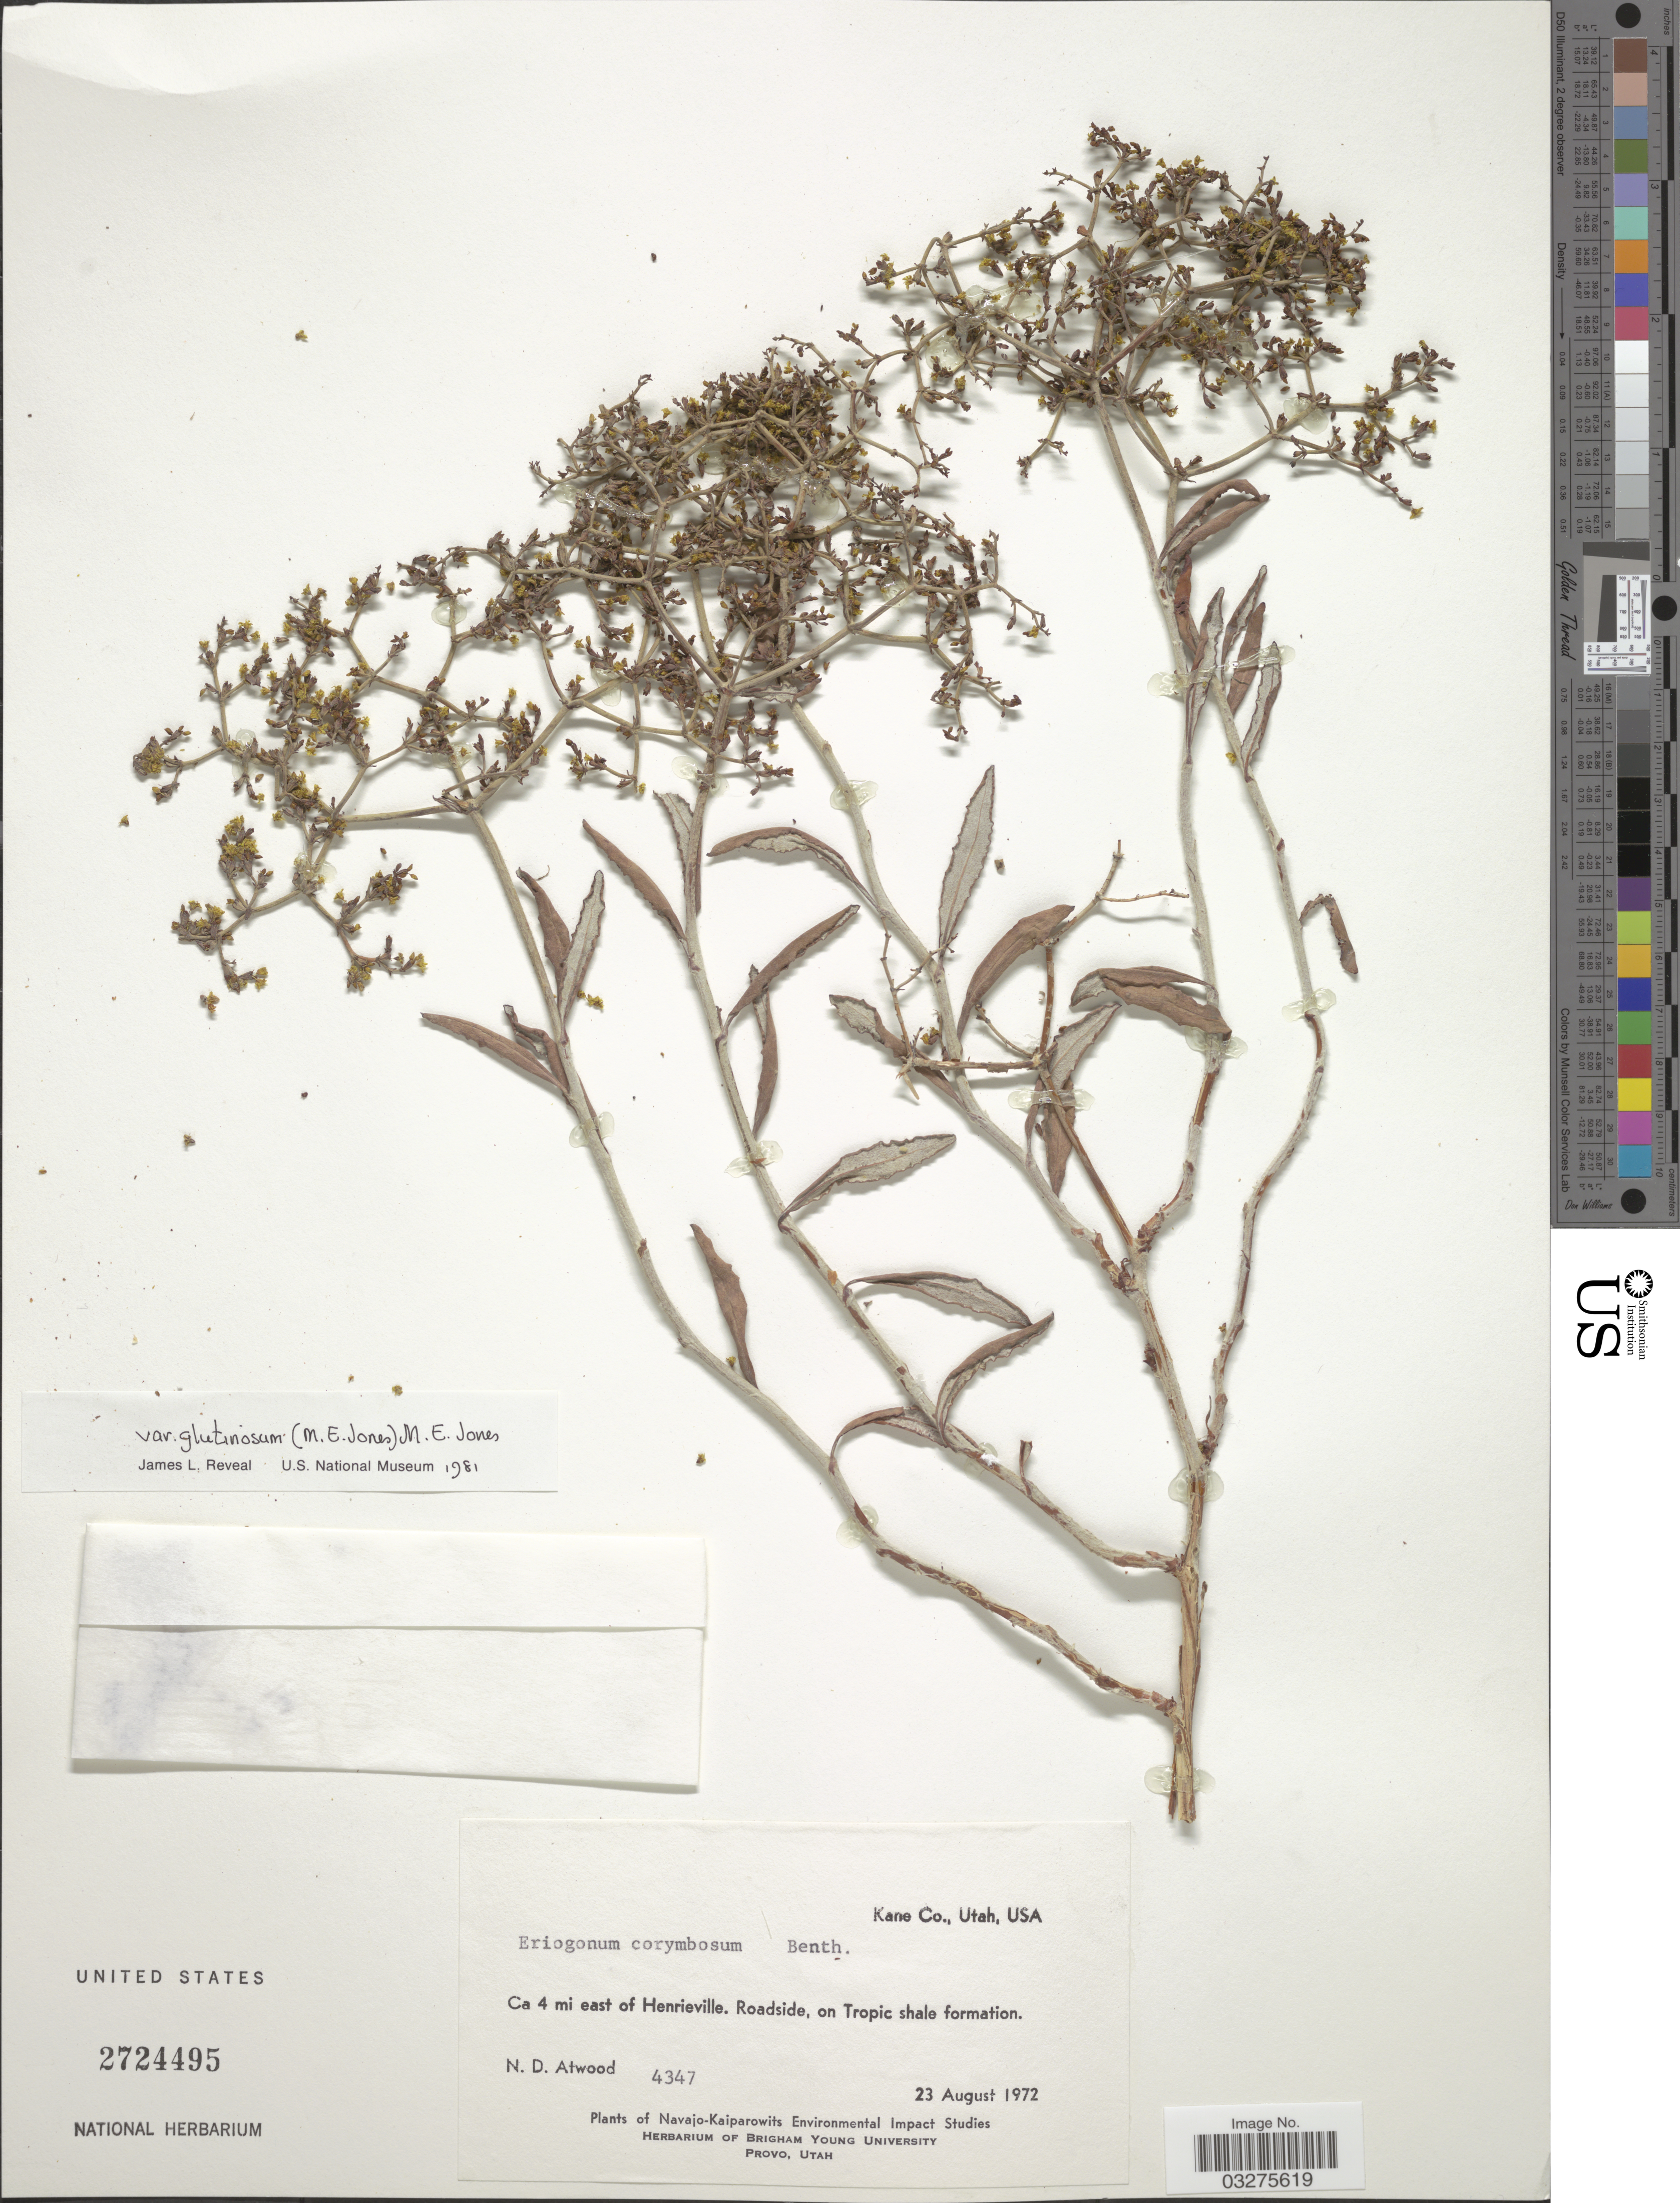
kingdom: Plantae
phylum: Tracheophyta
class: Magnoliopsida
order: Caryophyllales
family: Polygonaceae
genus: Eriogonum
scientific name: Eriogonum corymbosum var. glutinosum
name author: (M.E. Jones) M.E. Jones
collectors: N. Atwood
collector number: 4347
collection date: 1972-08-23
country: United States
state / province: Utah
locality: Kane Co., Ca 4 mi east of Henrieville.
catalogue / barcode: US 2724495